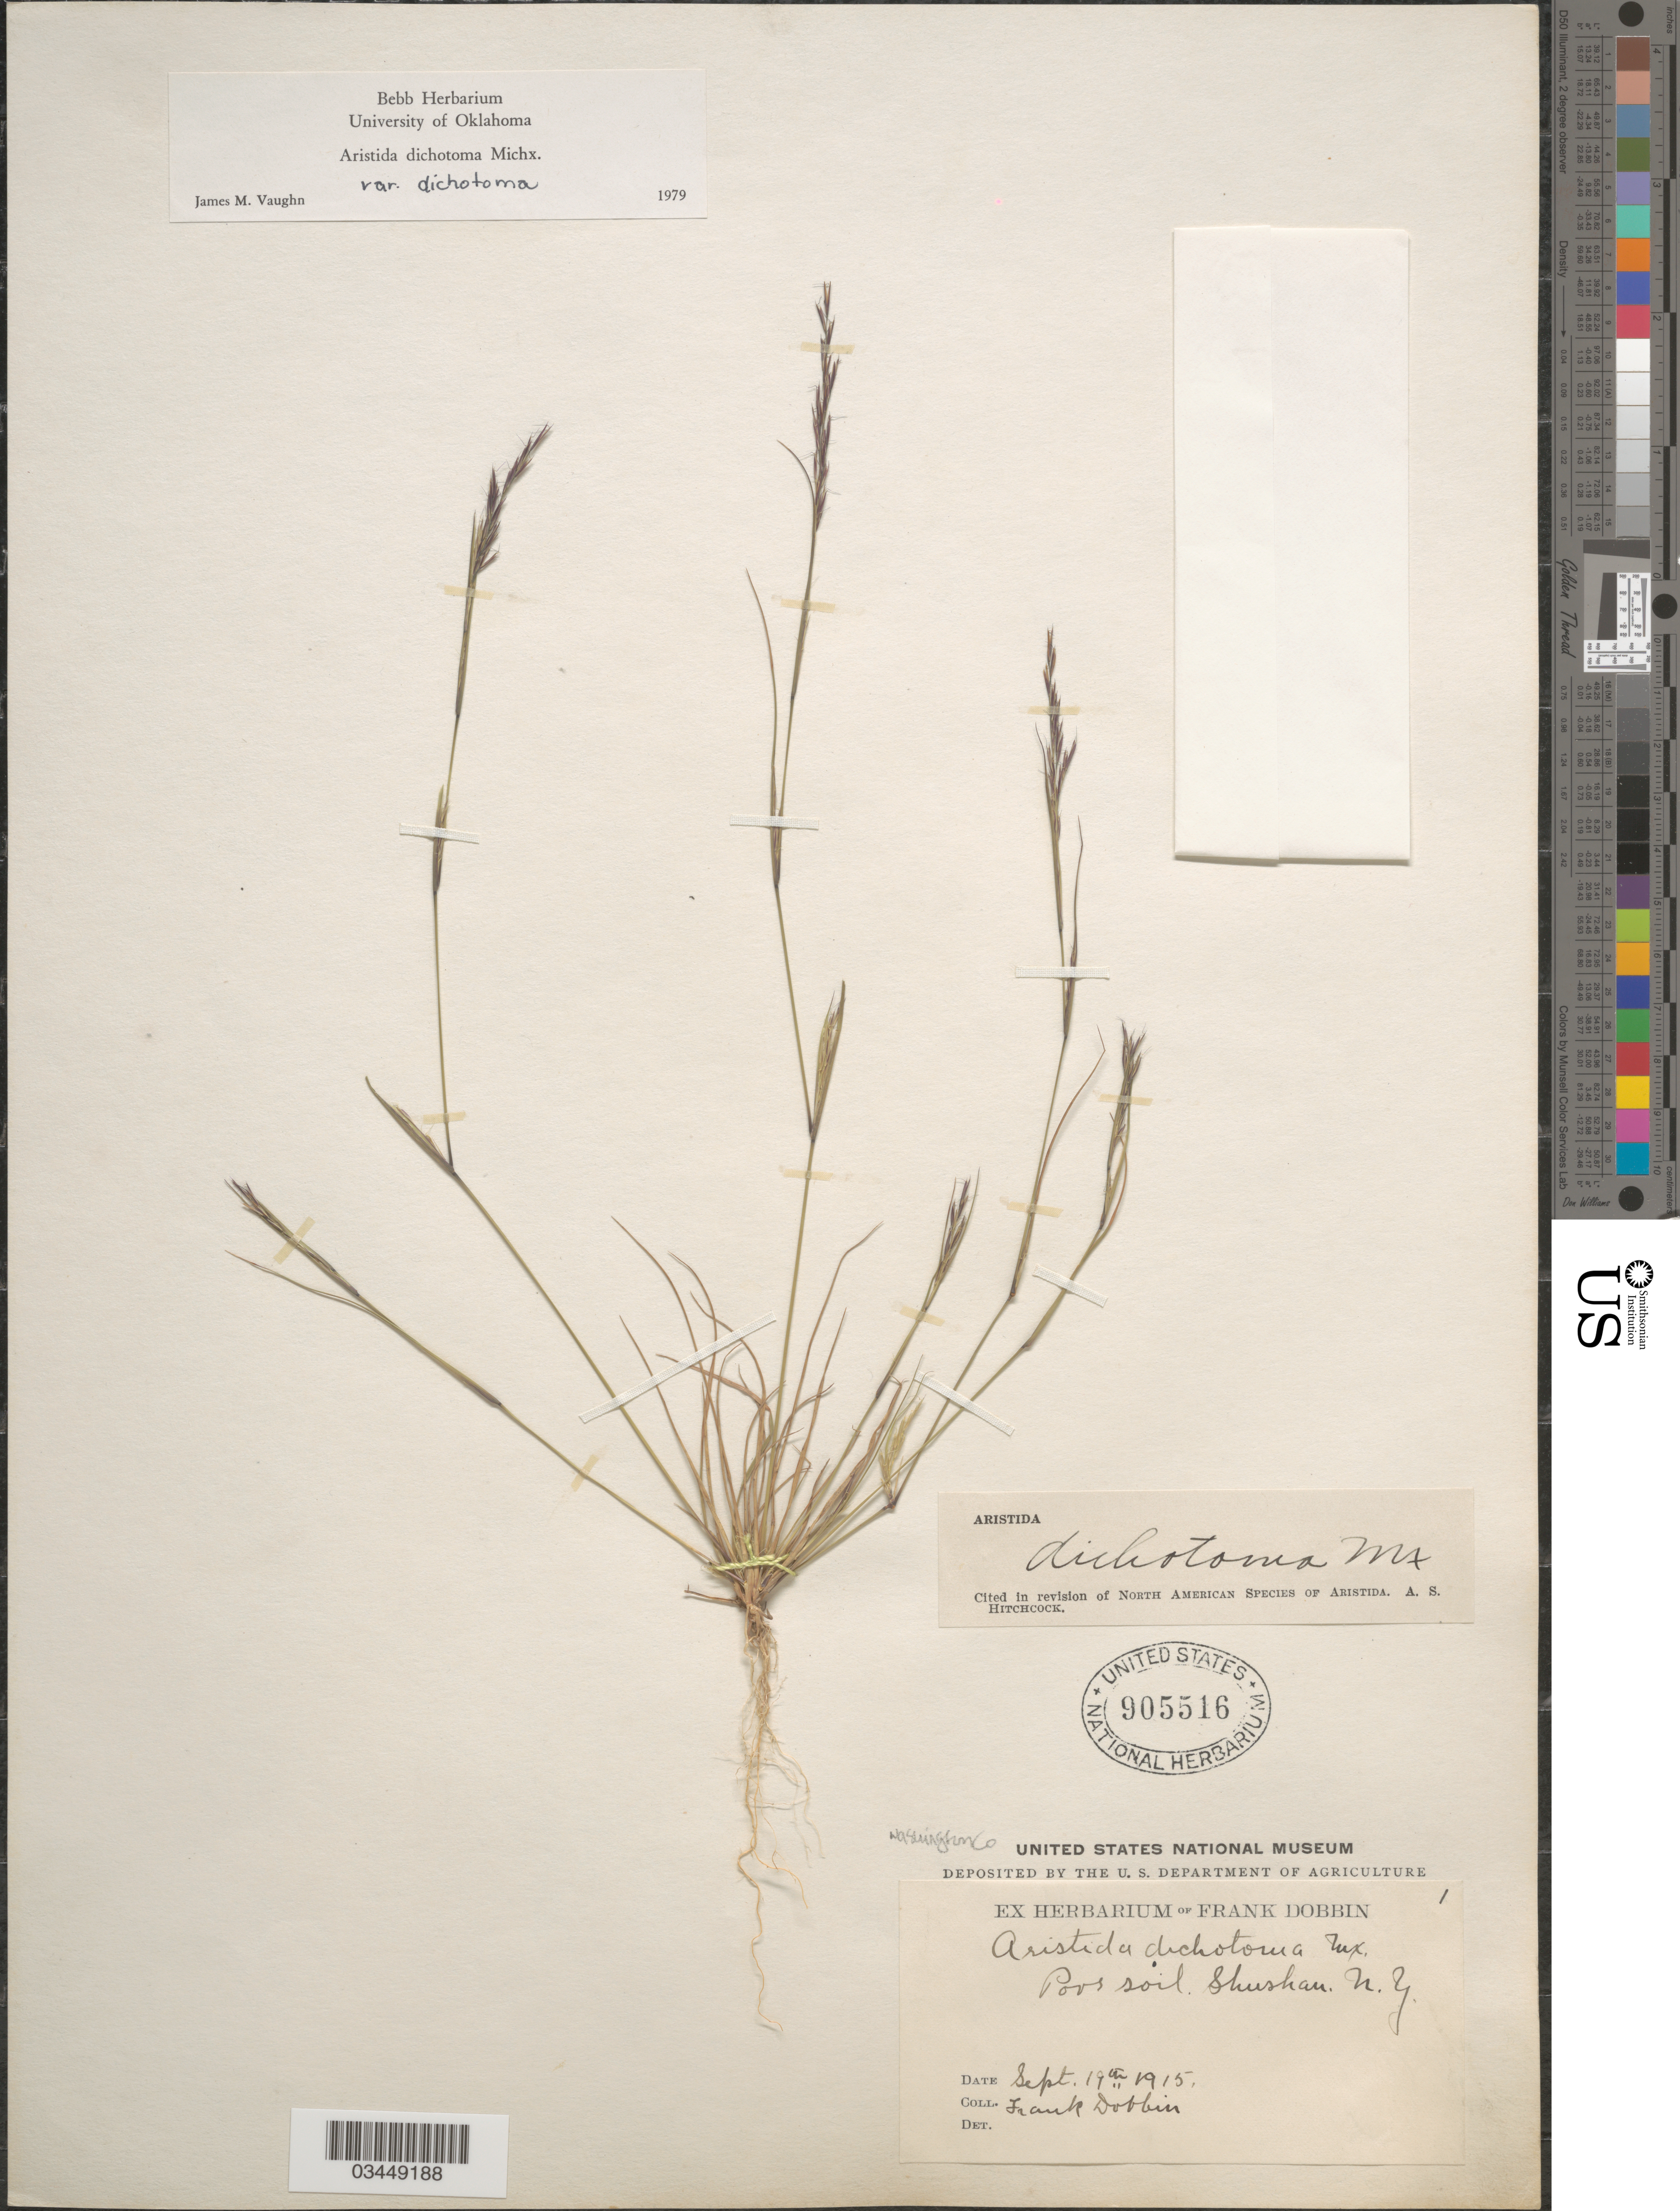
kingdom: Plantae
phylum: Tracheophyta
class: Liliopsida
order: Poales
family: Poaceae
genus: Aristida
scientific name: Aristida dichotoma var. dichotoma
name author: Michx.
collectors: F. Dobbin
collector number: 1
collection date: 1915-09-19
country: United States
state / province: New York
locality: Poor soil, Shushan. Washington Co.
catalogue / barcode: US 905516